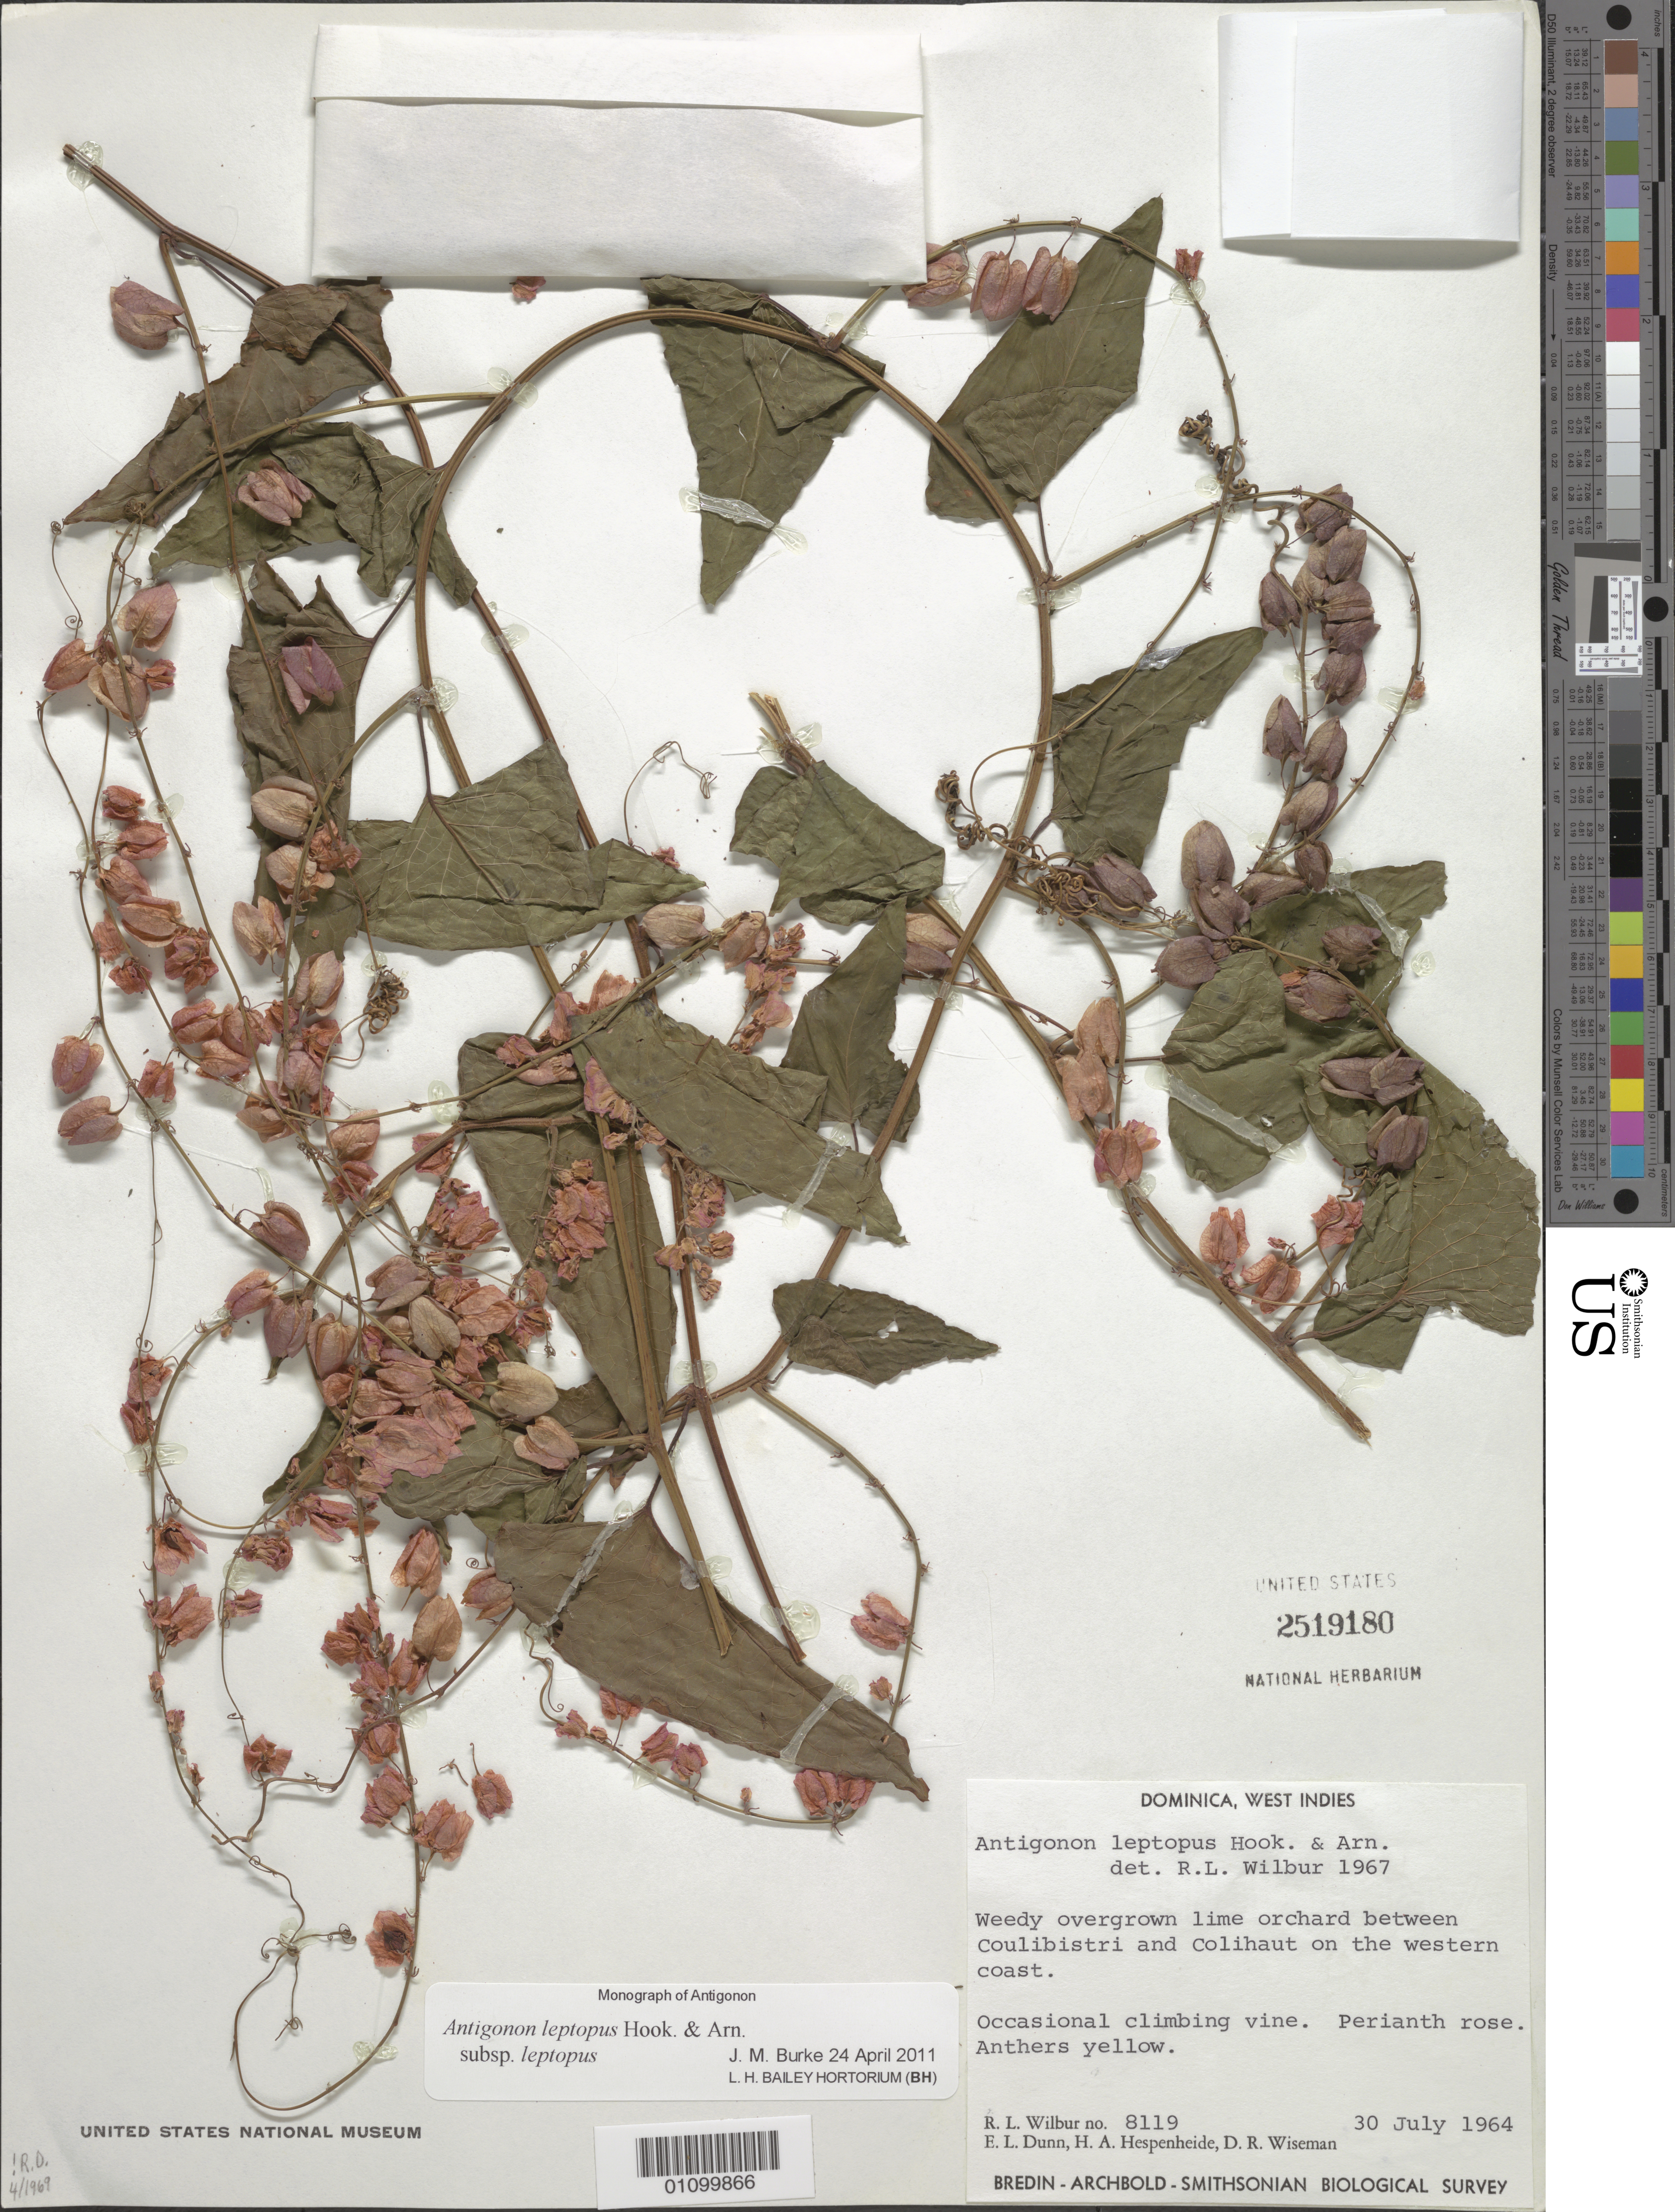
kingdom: Plantae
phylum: Tracheophyta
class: Magnoliopsida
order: Caryophyllales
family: Polygonaceae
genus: Antigonon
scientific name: Antigonon leptopus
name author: Hook. & Arn.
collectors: R. L. Wilbur, E. Dunn, H. A. Hespenheide & D. R. Wiseman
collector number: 8119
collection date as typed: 30 Jul 1964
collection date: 1964-07-30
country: Dominica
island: Dominica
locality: Weedy overgrown lime orchard between Coulibistri and Colihaut on the western coast.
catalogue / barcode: US 2519180